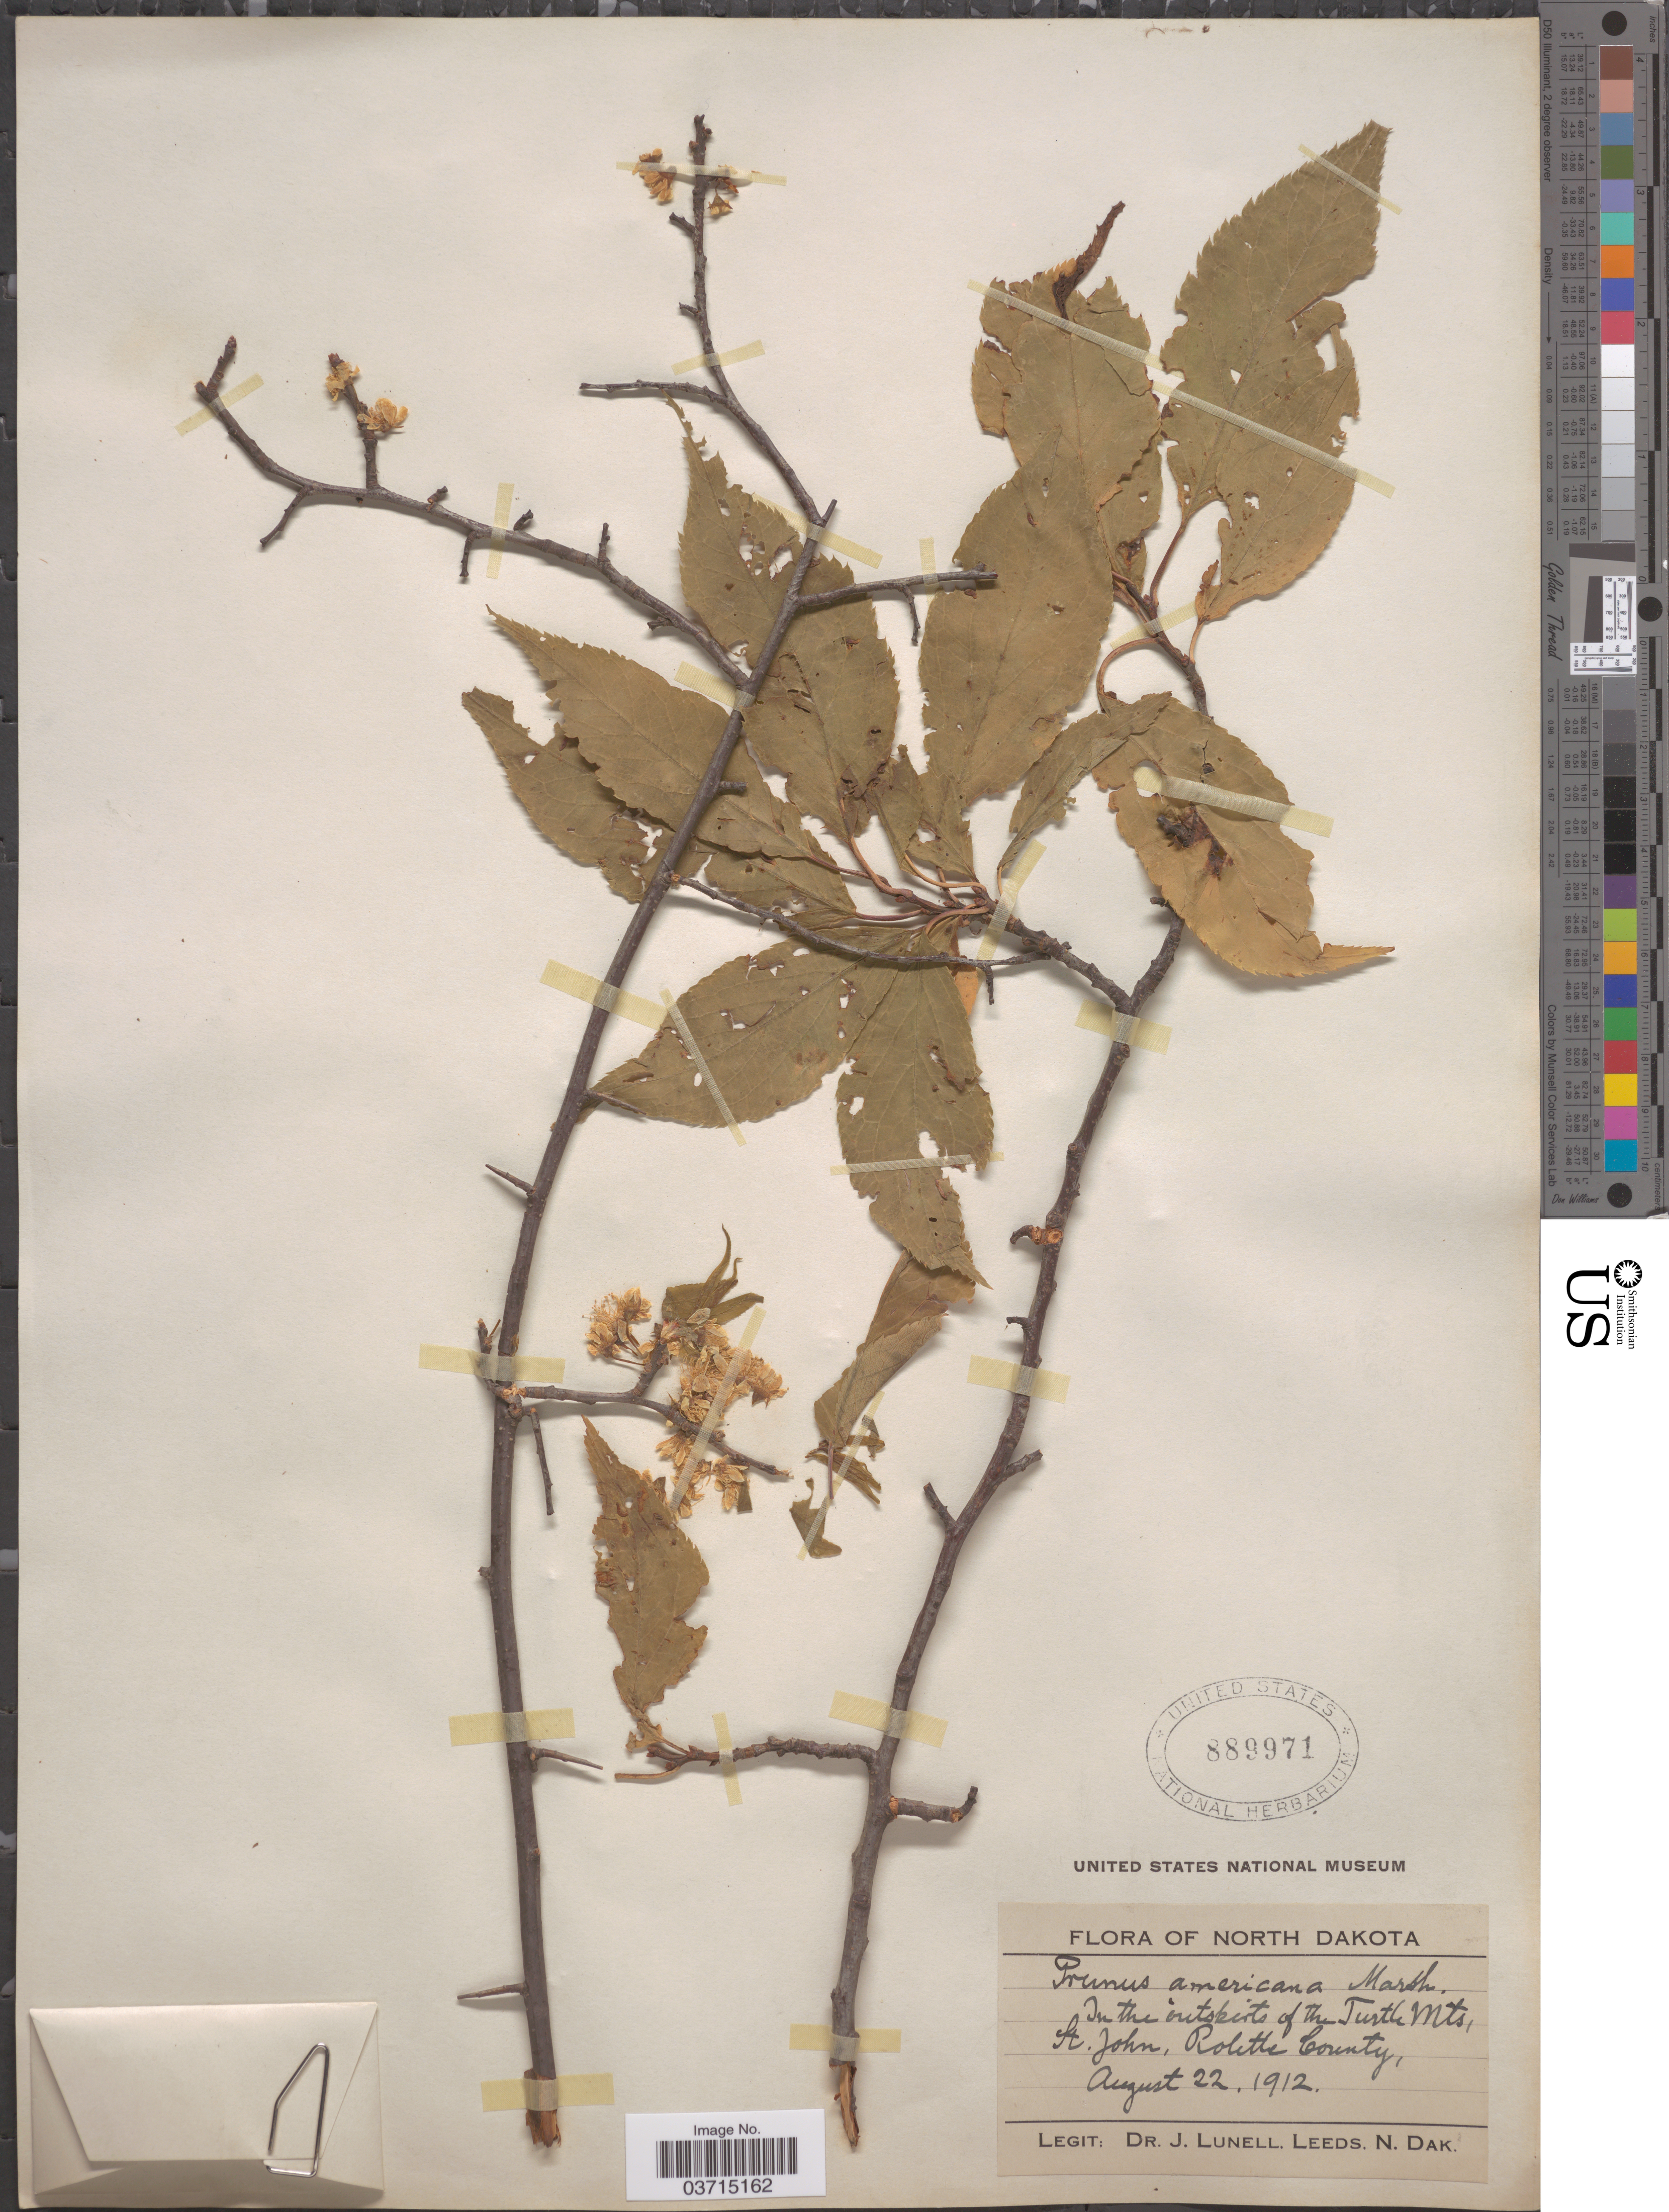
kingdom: Plantae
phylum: Tracheophyta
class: Magnoliopsida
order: Rosales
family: Rosaceae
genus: Prunus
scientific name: Prunus americana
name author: Marshall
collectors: J. Lunell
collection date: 1912-08-22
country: United States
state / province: North Dakota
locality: In the outskirts of the Turtle Mts, St. John, Rolette County.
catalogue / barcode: US 889971